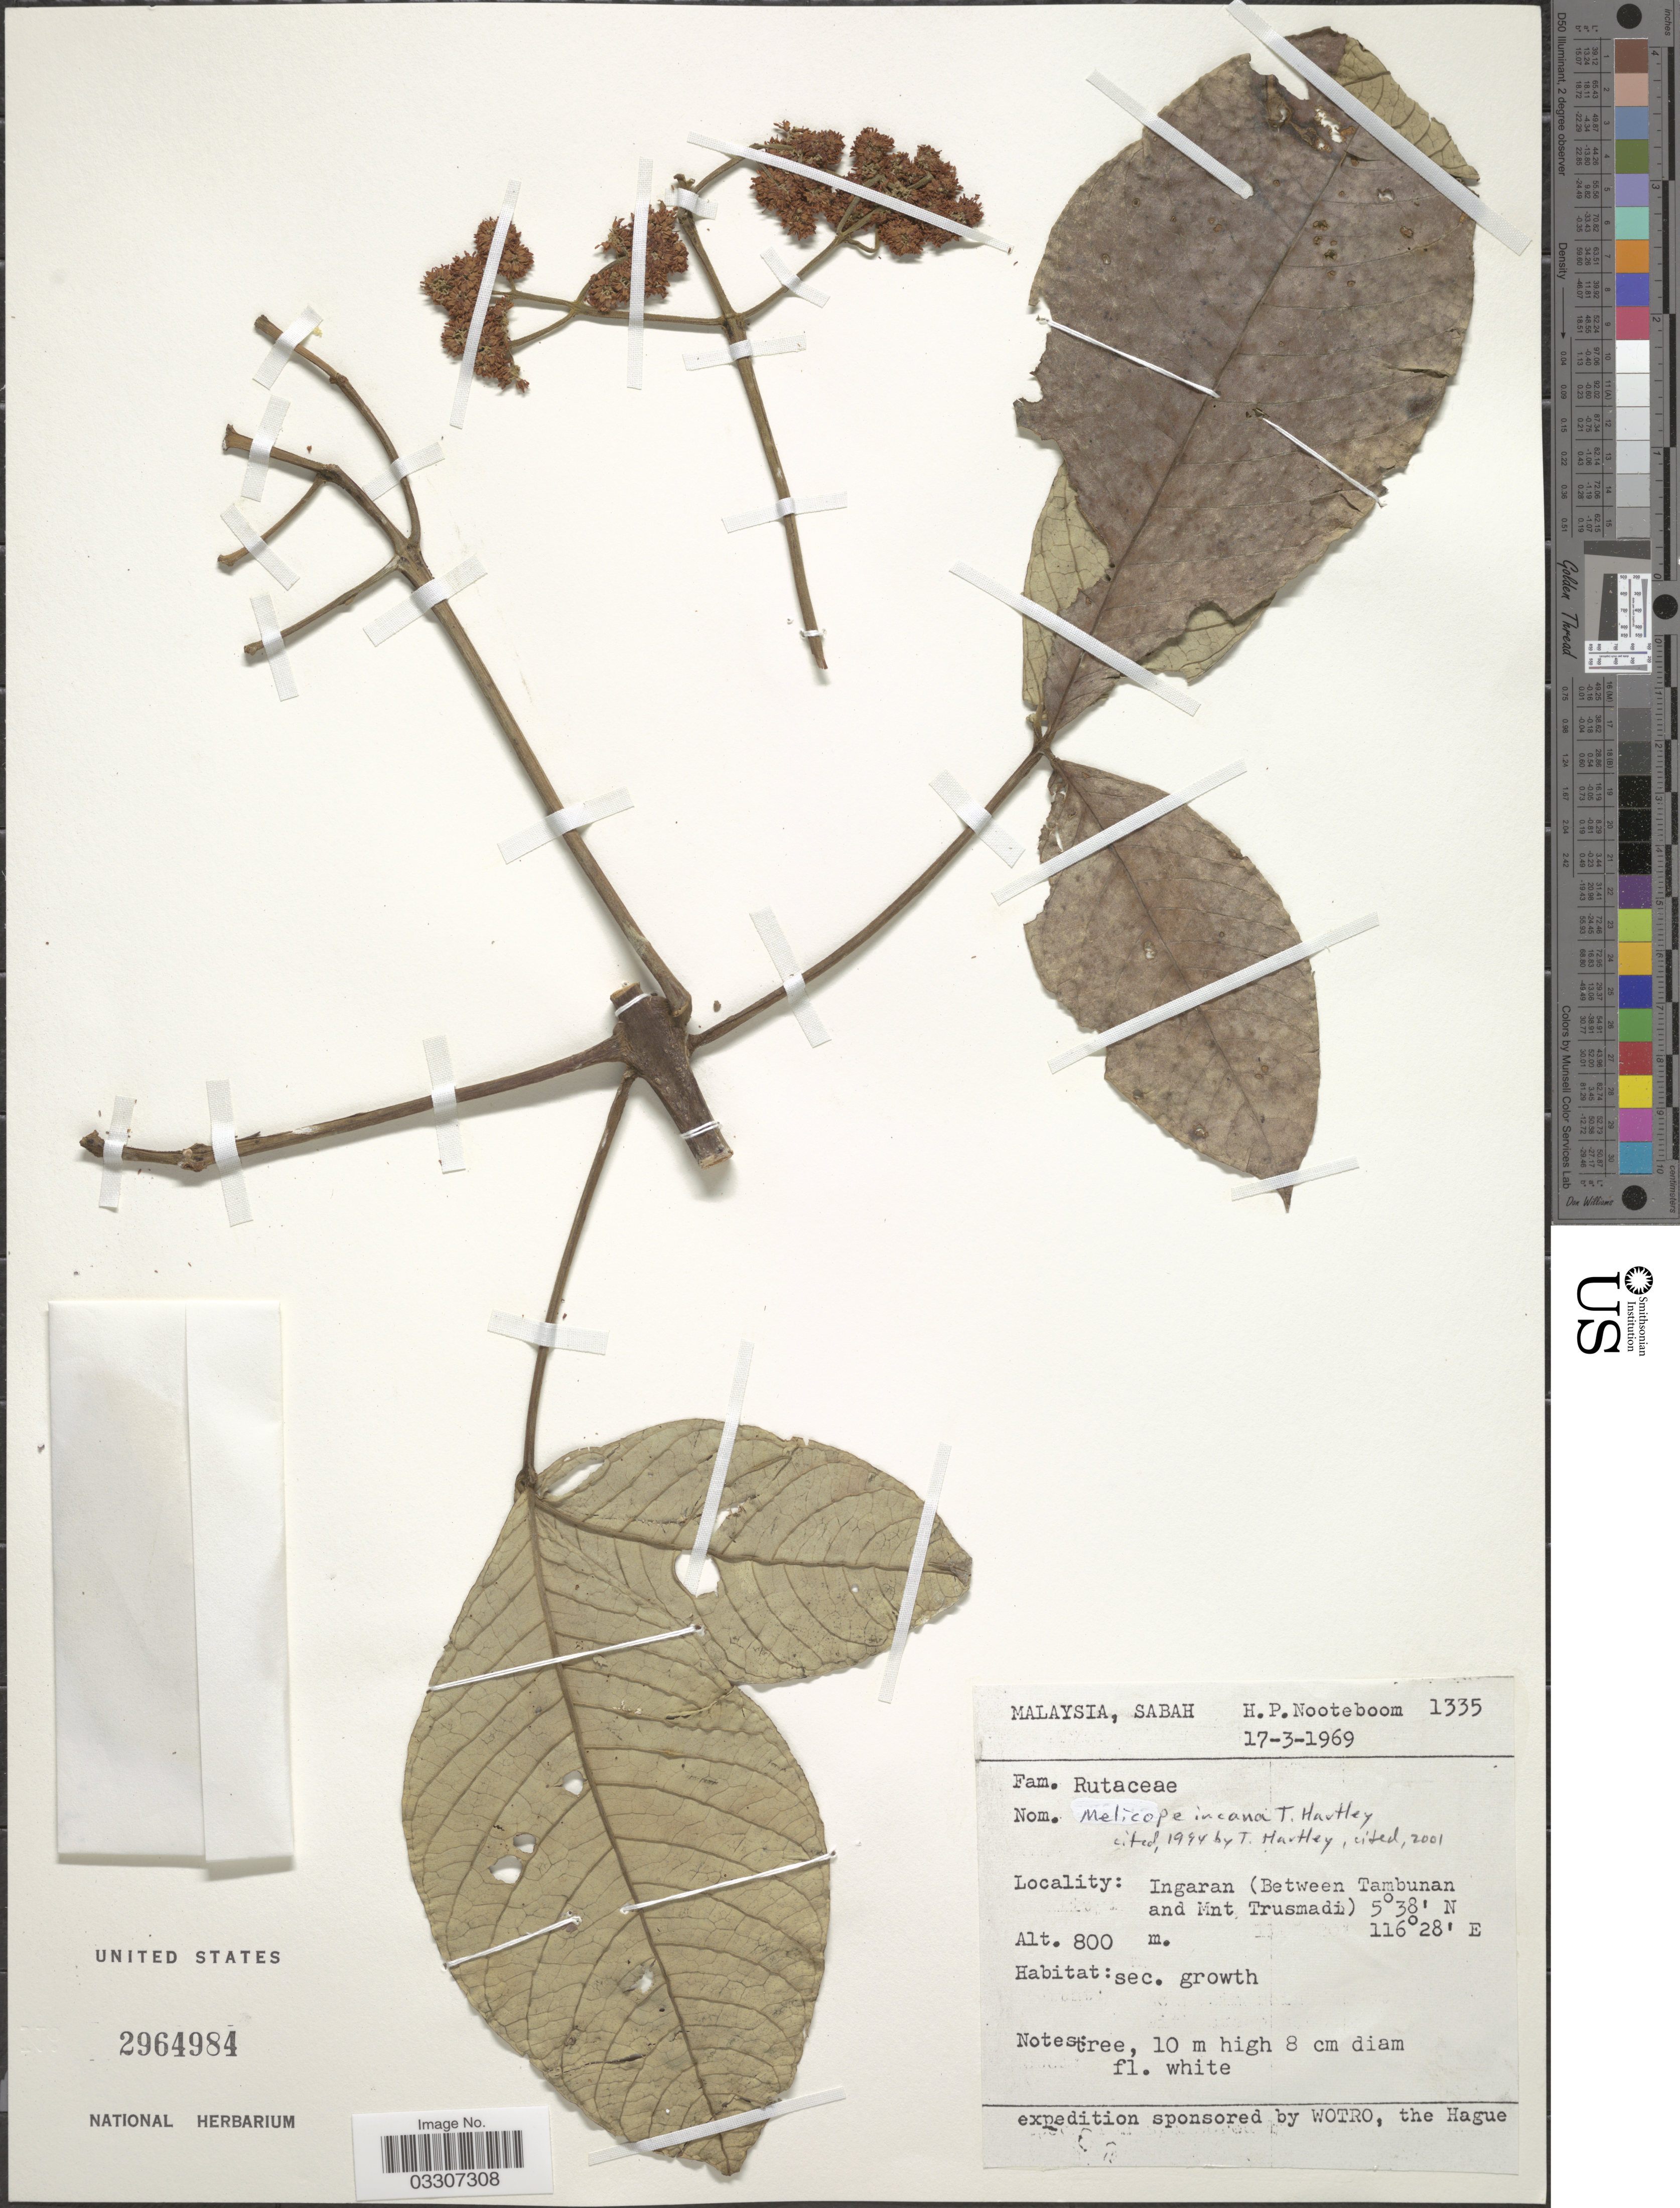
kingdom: Plantae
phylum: Tracheophyta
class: Magnoliopsida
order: Sapindales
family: Rutaceae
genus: Melicope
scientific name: Melicope incana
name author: T.G. Hartley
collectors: H. P. Nooteboom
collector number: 1335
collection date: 1969-03-17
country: Malaysia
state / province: Sabah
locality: Ingaran (Between Tambunan and Mnt Trusmadi).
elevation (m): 800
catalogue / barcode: US 2964984